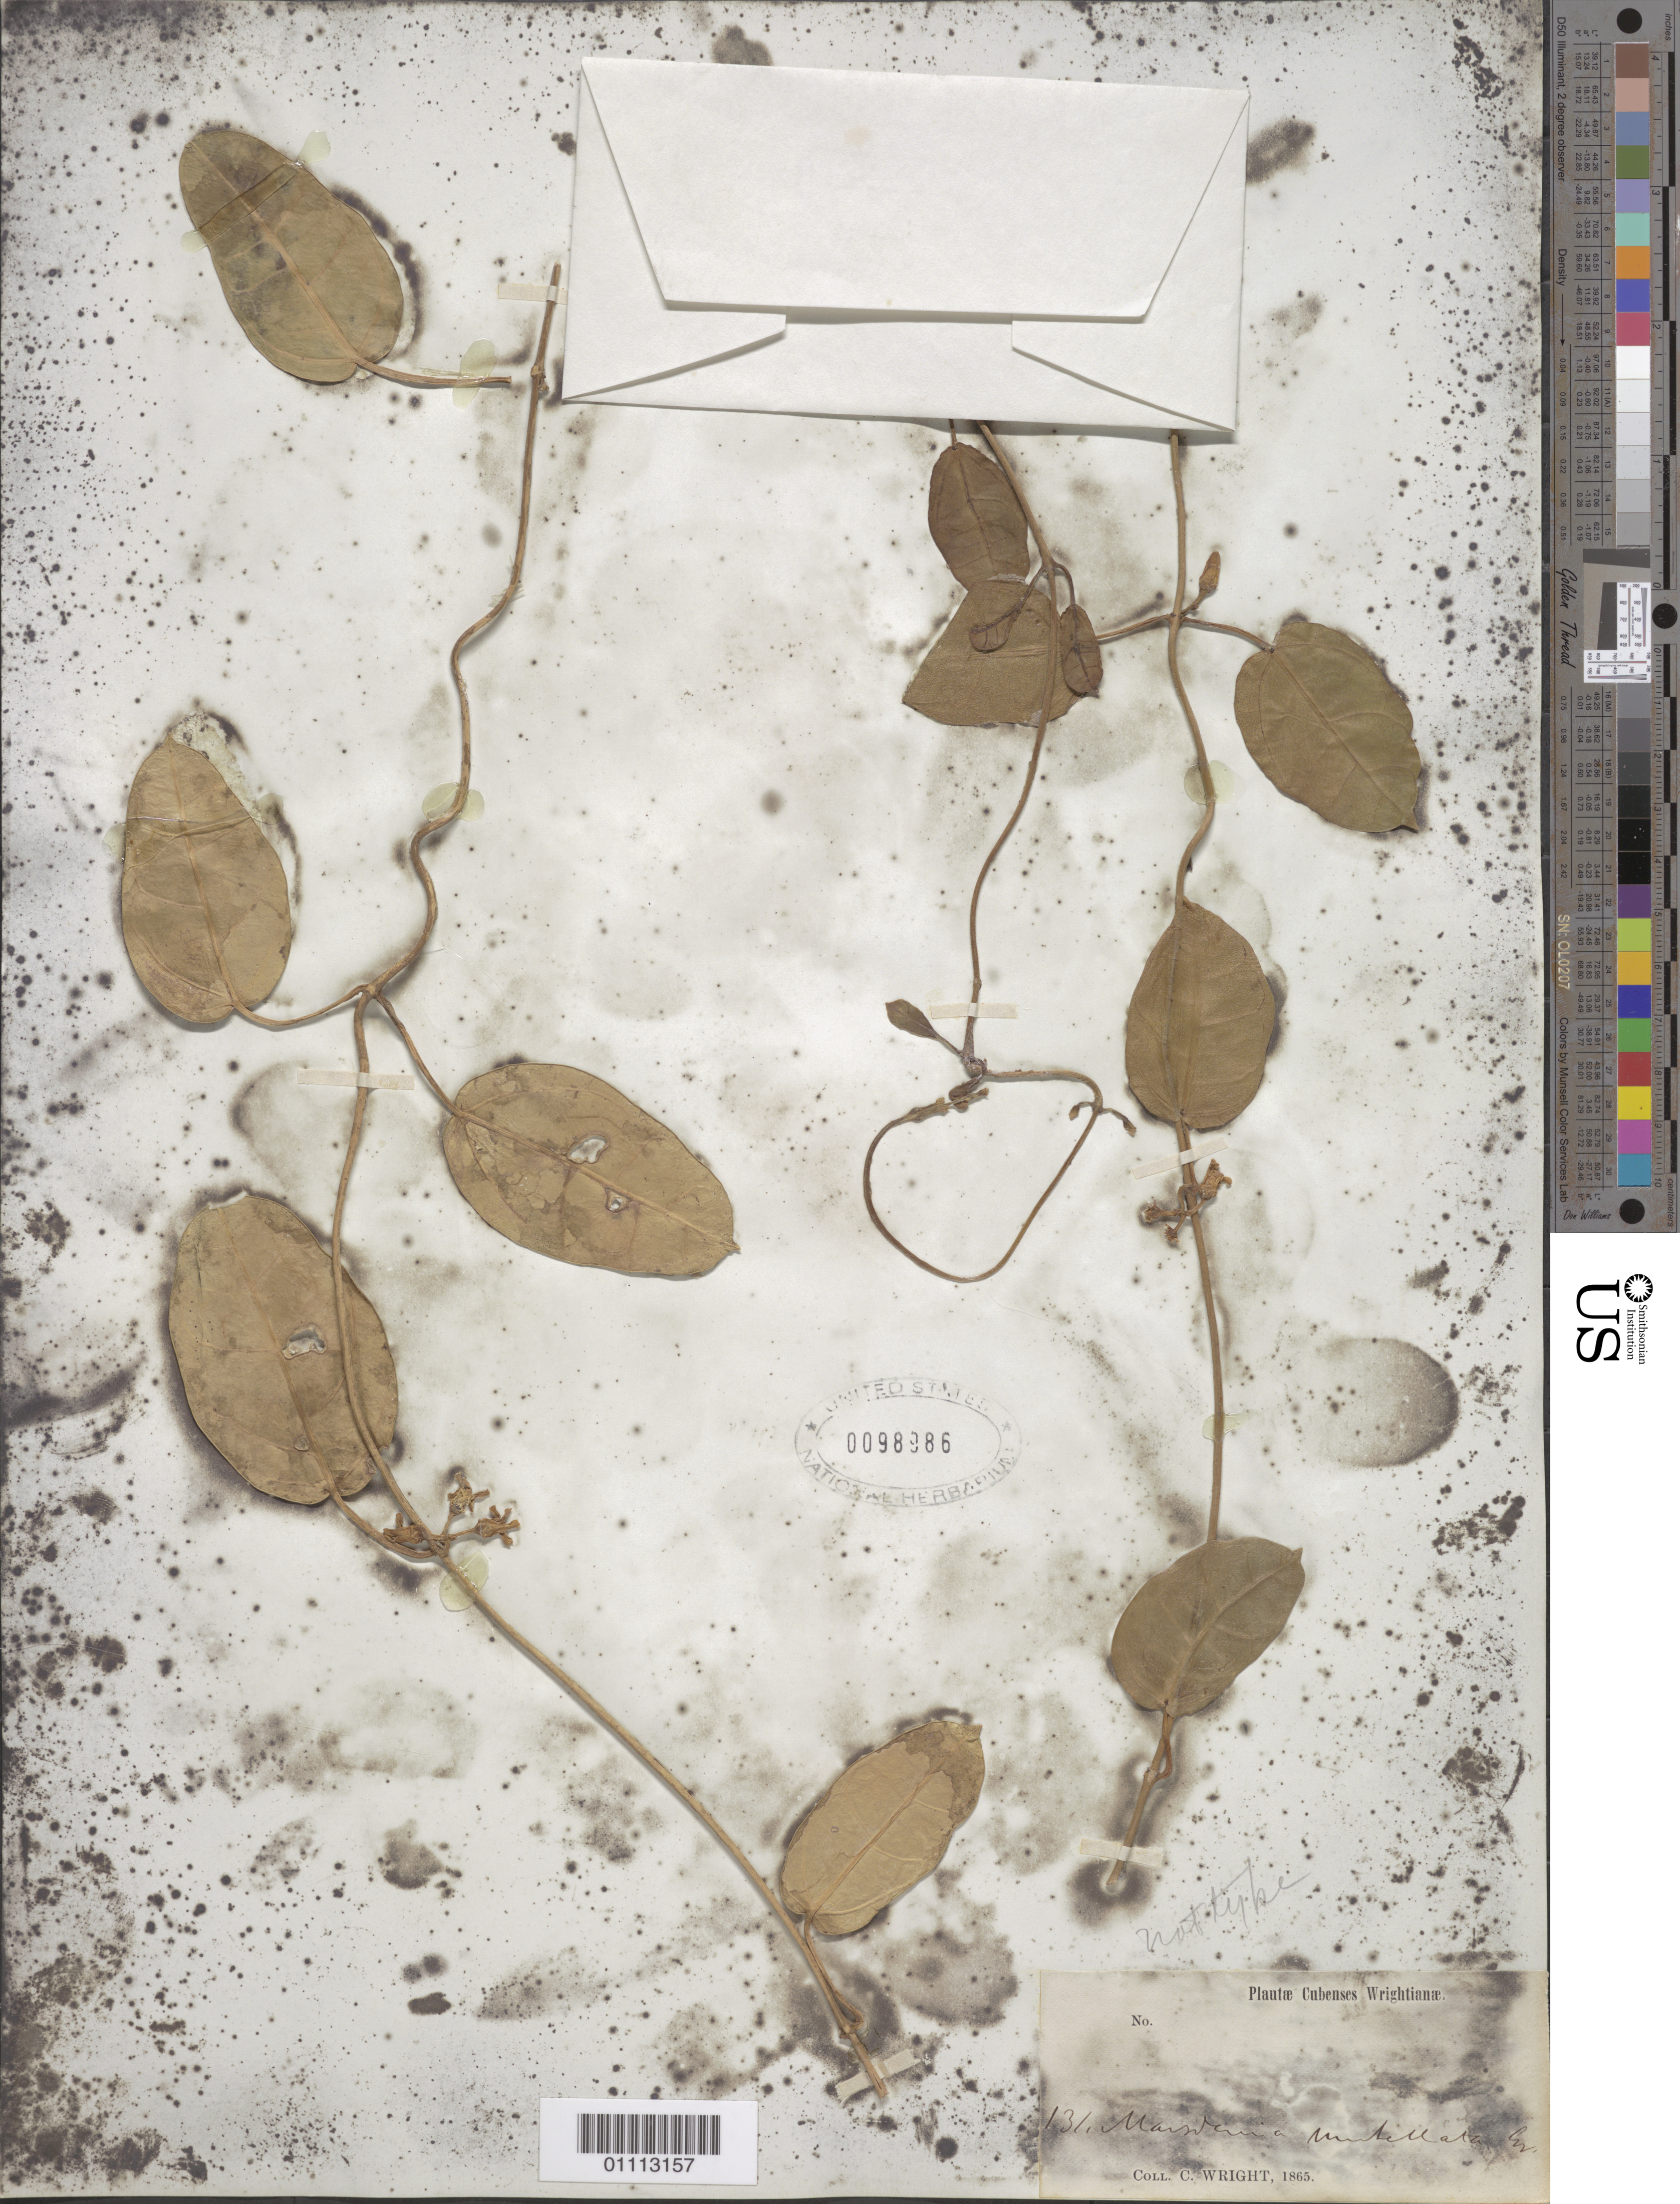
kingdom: Plantae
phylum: Tracheophyta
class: Magnoliopsida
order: Gentianales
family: Apocynaceae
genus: Marsdenia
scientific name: Marsdenia umbellata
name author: Griseb.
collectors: C. Wright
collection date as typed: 1865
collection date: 1865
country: Cuba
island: Cuba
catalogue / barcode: US 98986